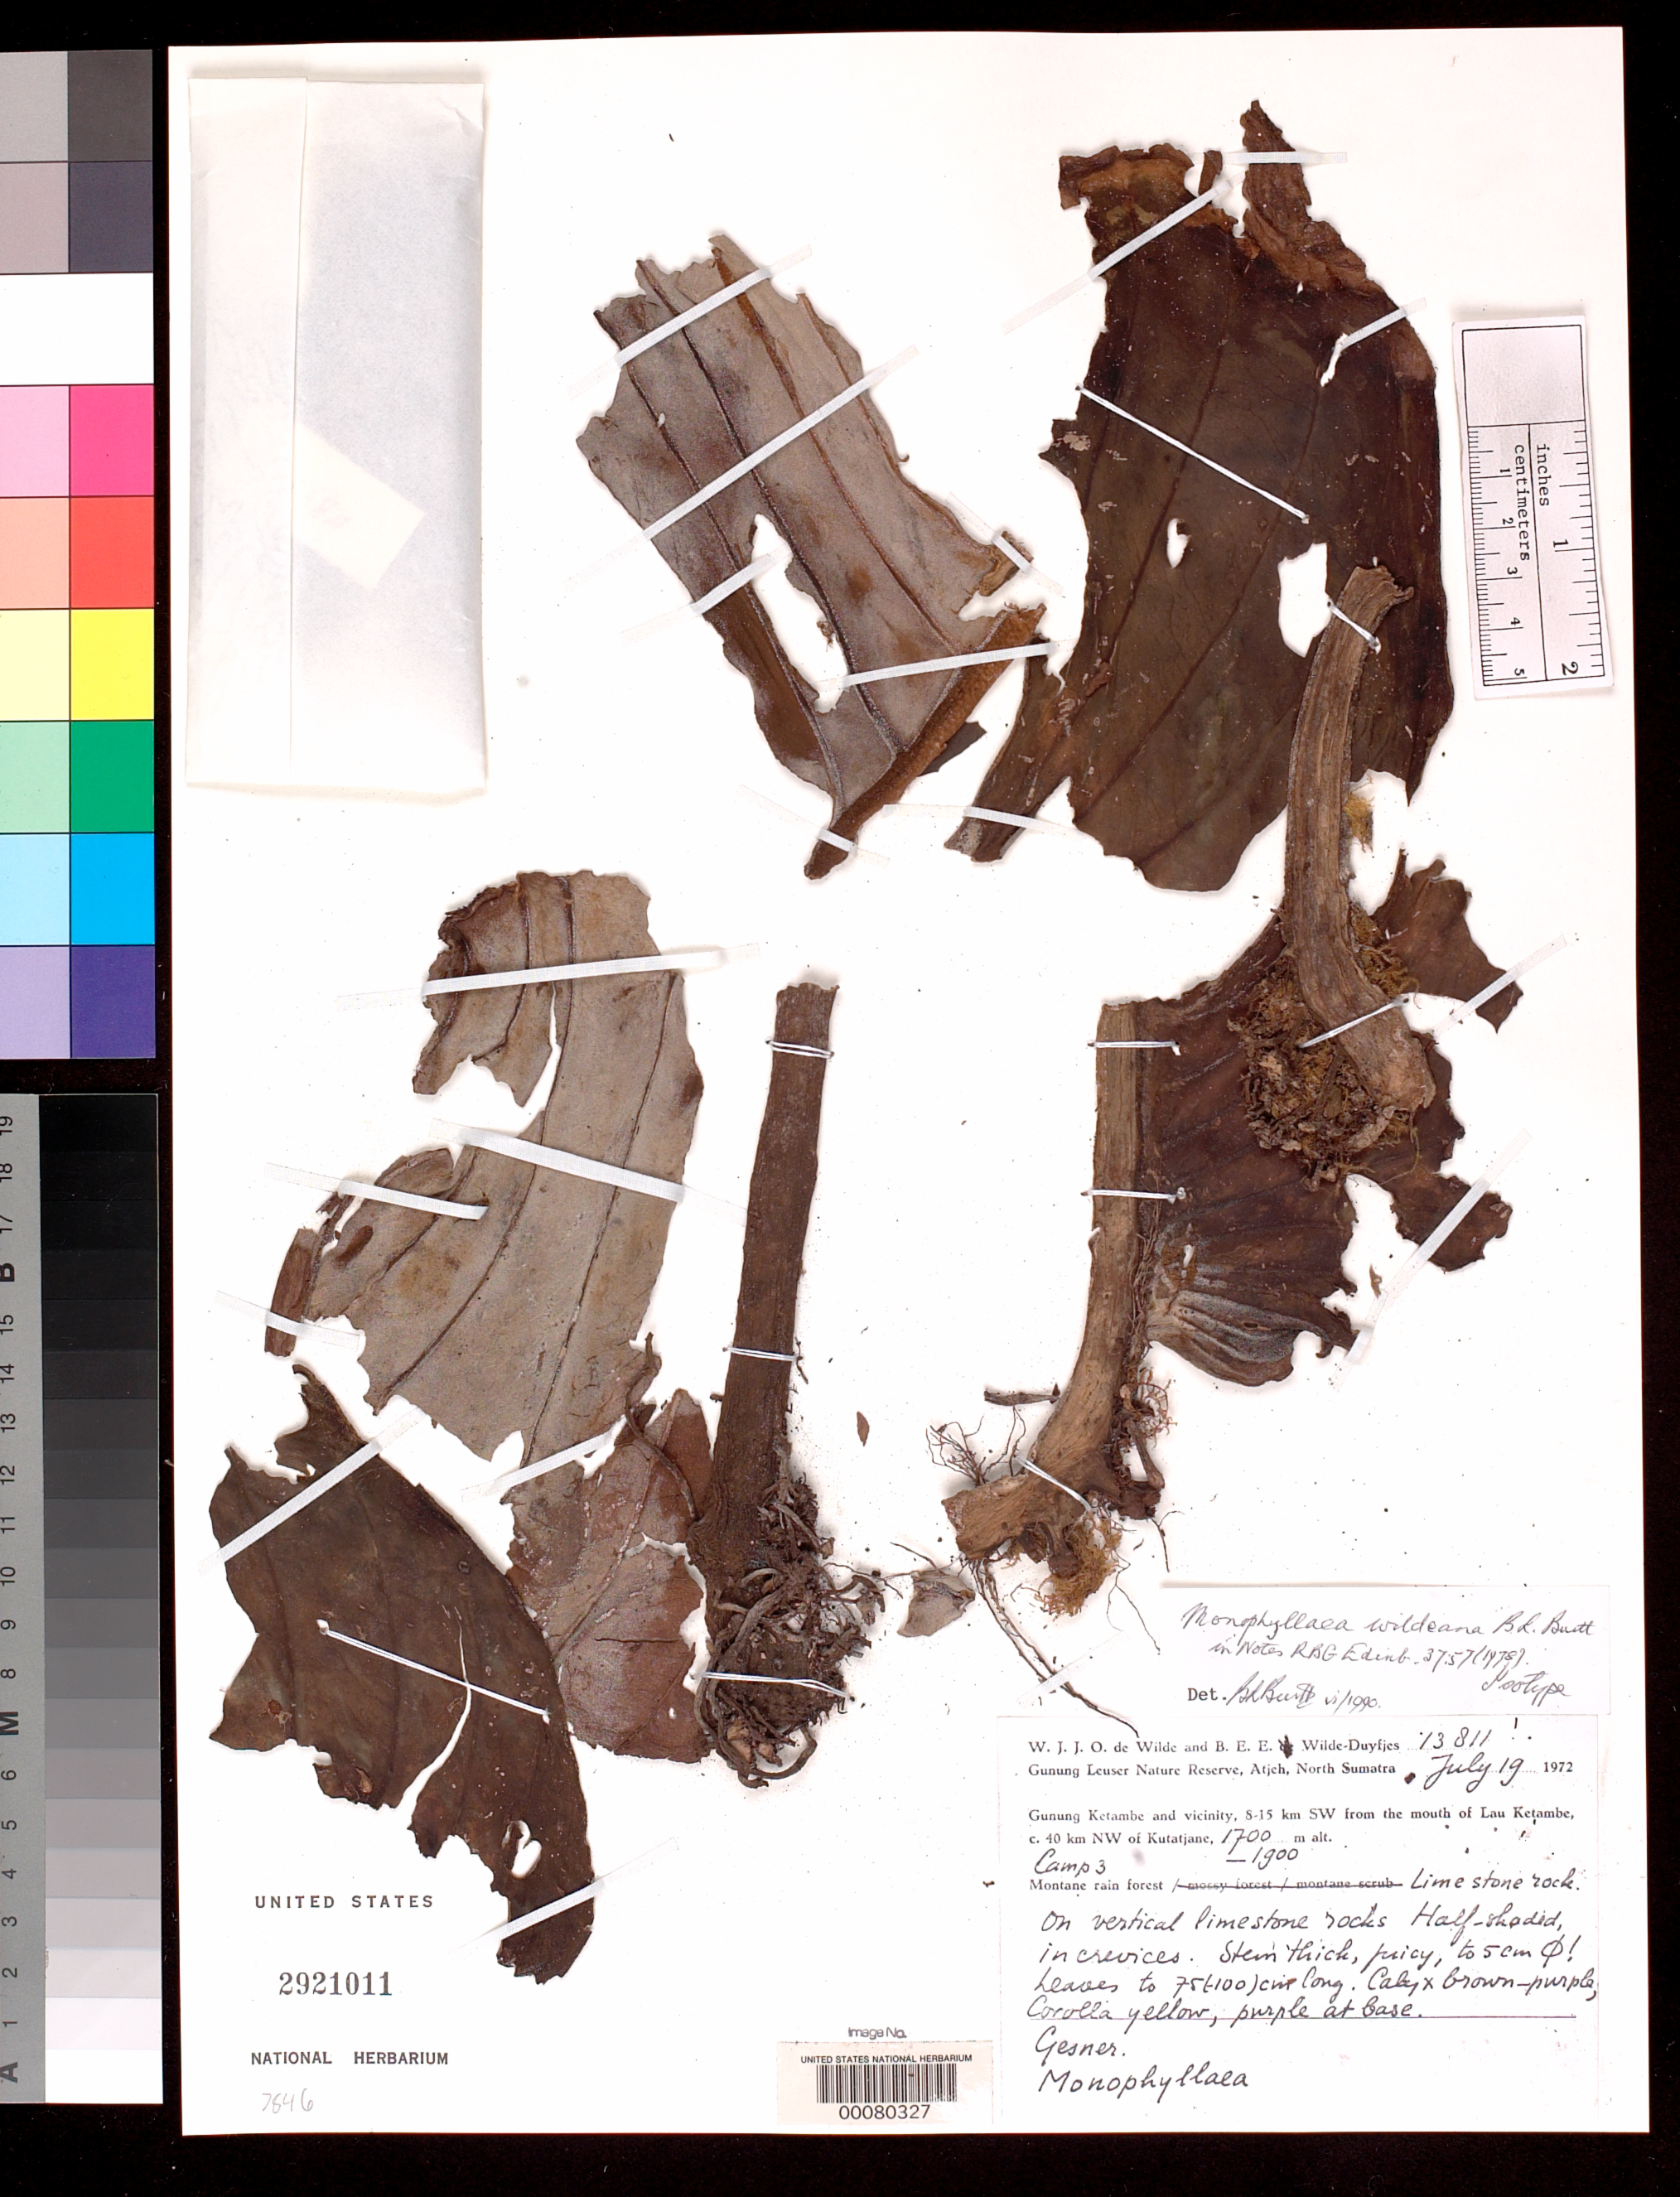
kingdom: Plantae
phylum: Tracheophyta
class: Magnoliopsida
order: Lamiales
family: Gesneriaceae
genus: Monophyllaea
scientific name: Monophyllaea wildeana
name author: B.L. Burtt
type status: Isotype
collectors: W. J. de Wilde & B. E. de Wilde-Duyfjes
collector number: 13811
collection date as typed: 19 Jul 1972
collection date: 1972-07-19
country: Indonesia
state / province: Sumatra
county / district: Aceh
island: Sumatra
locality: Gunung Ketambe & vicinity, 8-15 km SW from mouth of Lau Ketambe, ca. 40 km NW of Kutatjane.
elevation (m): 1700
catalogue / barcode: US 2921011